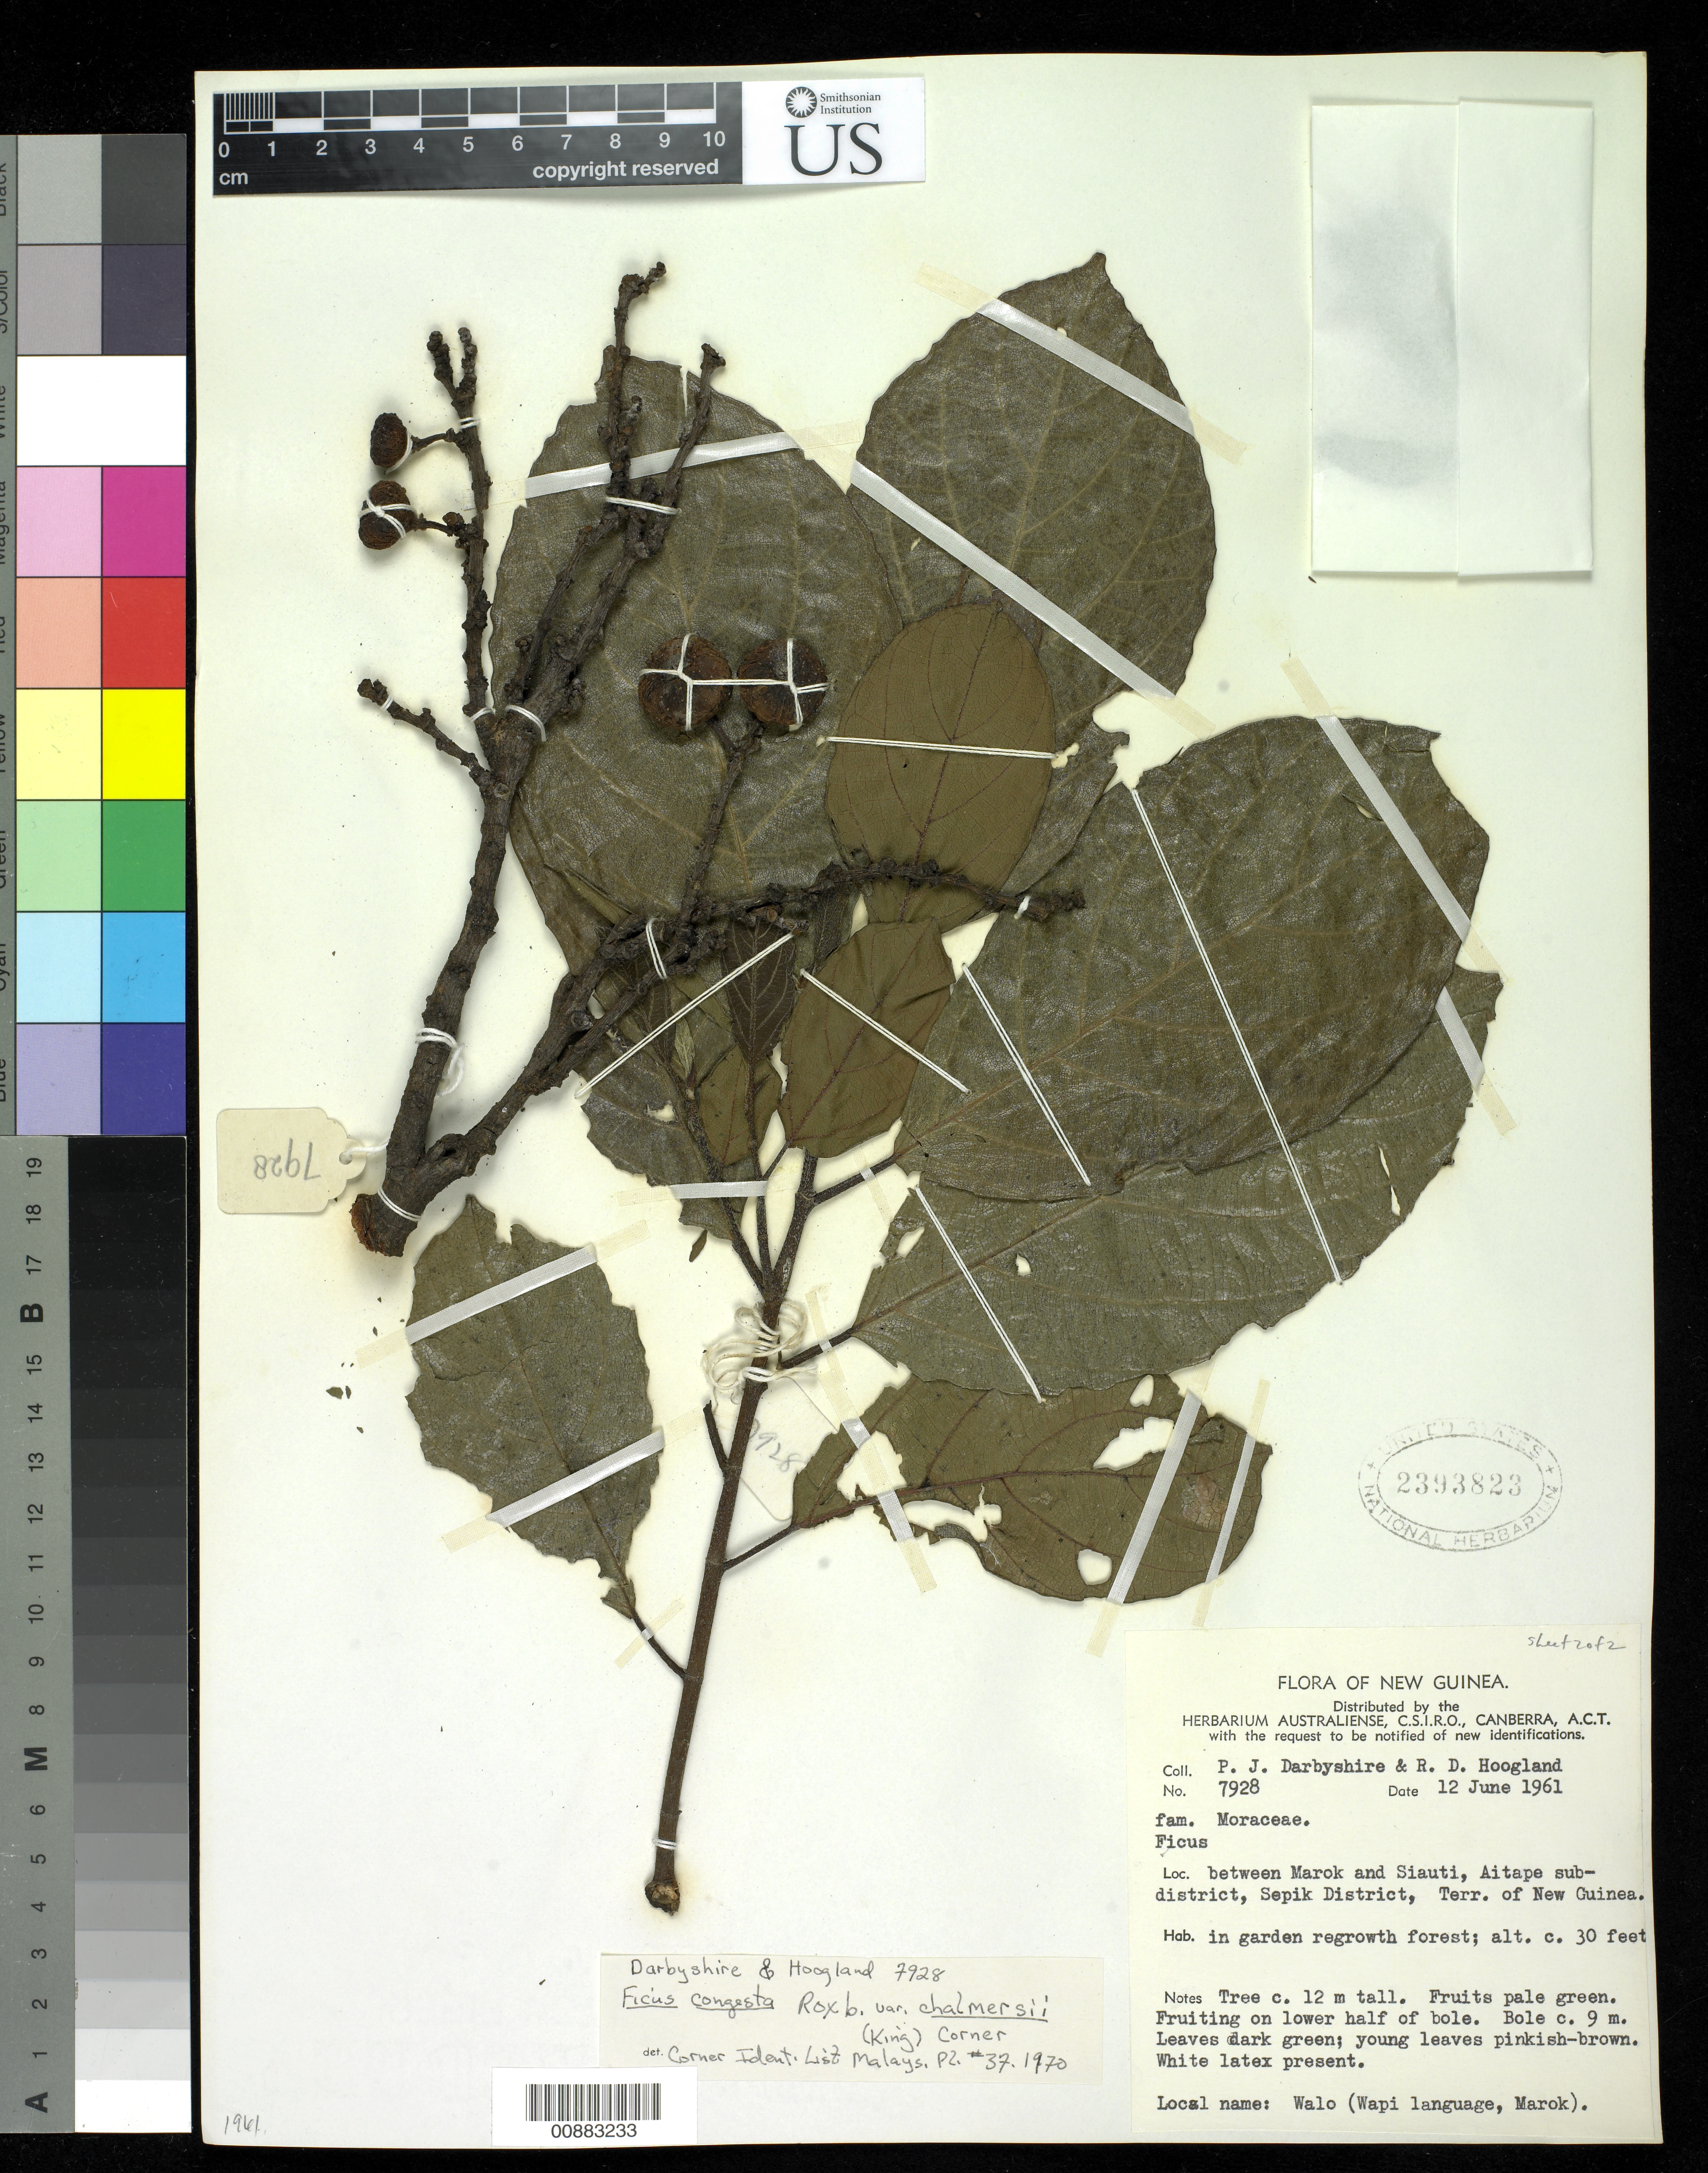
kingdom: Plantae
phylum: Tracheophyta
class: Magnoliopsida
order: Rosales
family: Moraceae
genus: Ficus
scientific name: Ficus congesta var. chalmersii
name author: (King) Corner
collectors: P. Darbyshire & R. D. Hoogland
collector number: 7928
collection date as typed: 12 Jun 1961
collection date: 1961-06-12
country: Papua New Guinea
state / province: Sepik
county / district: Aitape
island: New Guinea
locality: Between Marok and Siauti, Aitape subdistrict, Sepik District, Terr. Of New Guinea.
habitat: In garden regrowth forest.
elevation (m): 9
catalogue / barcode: US 2393823